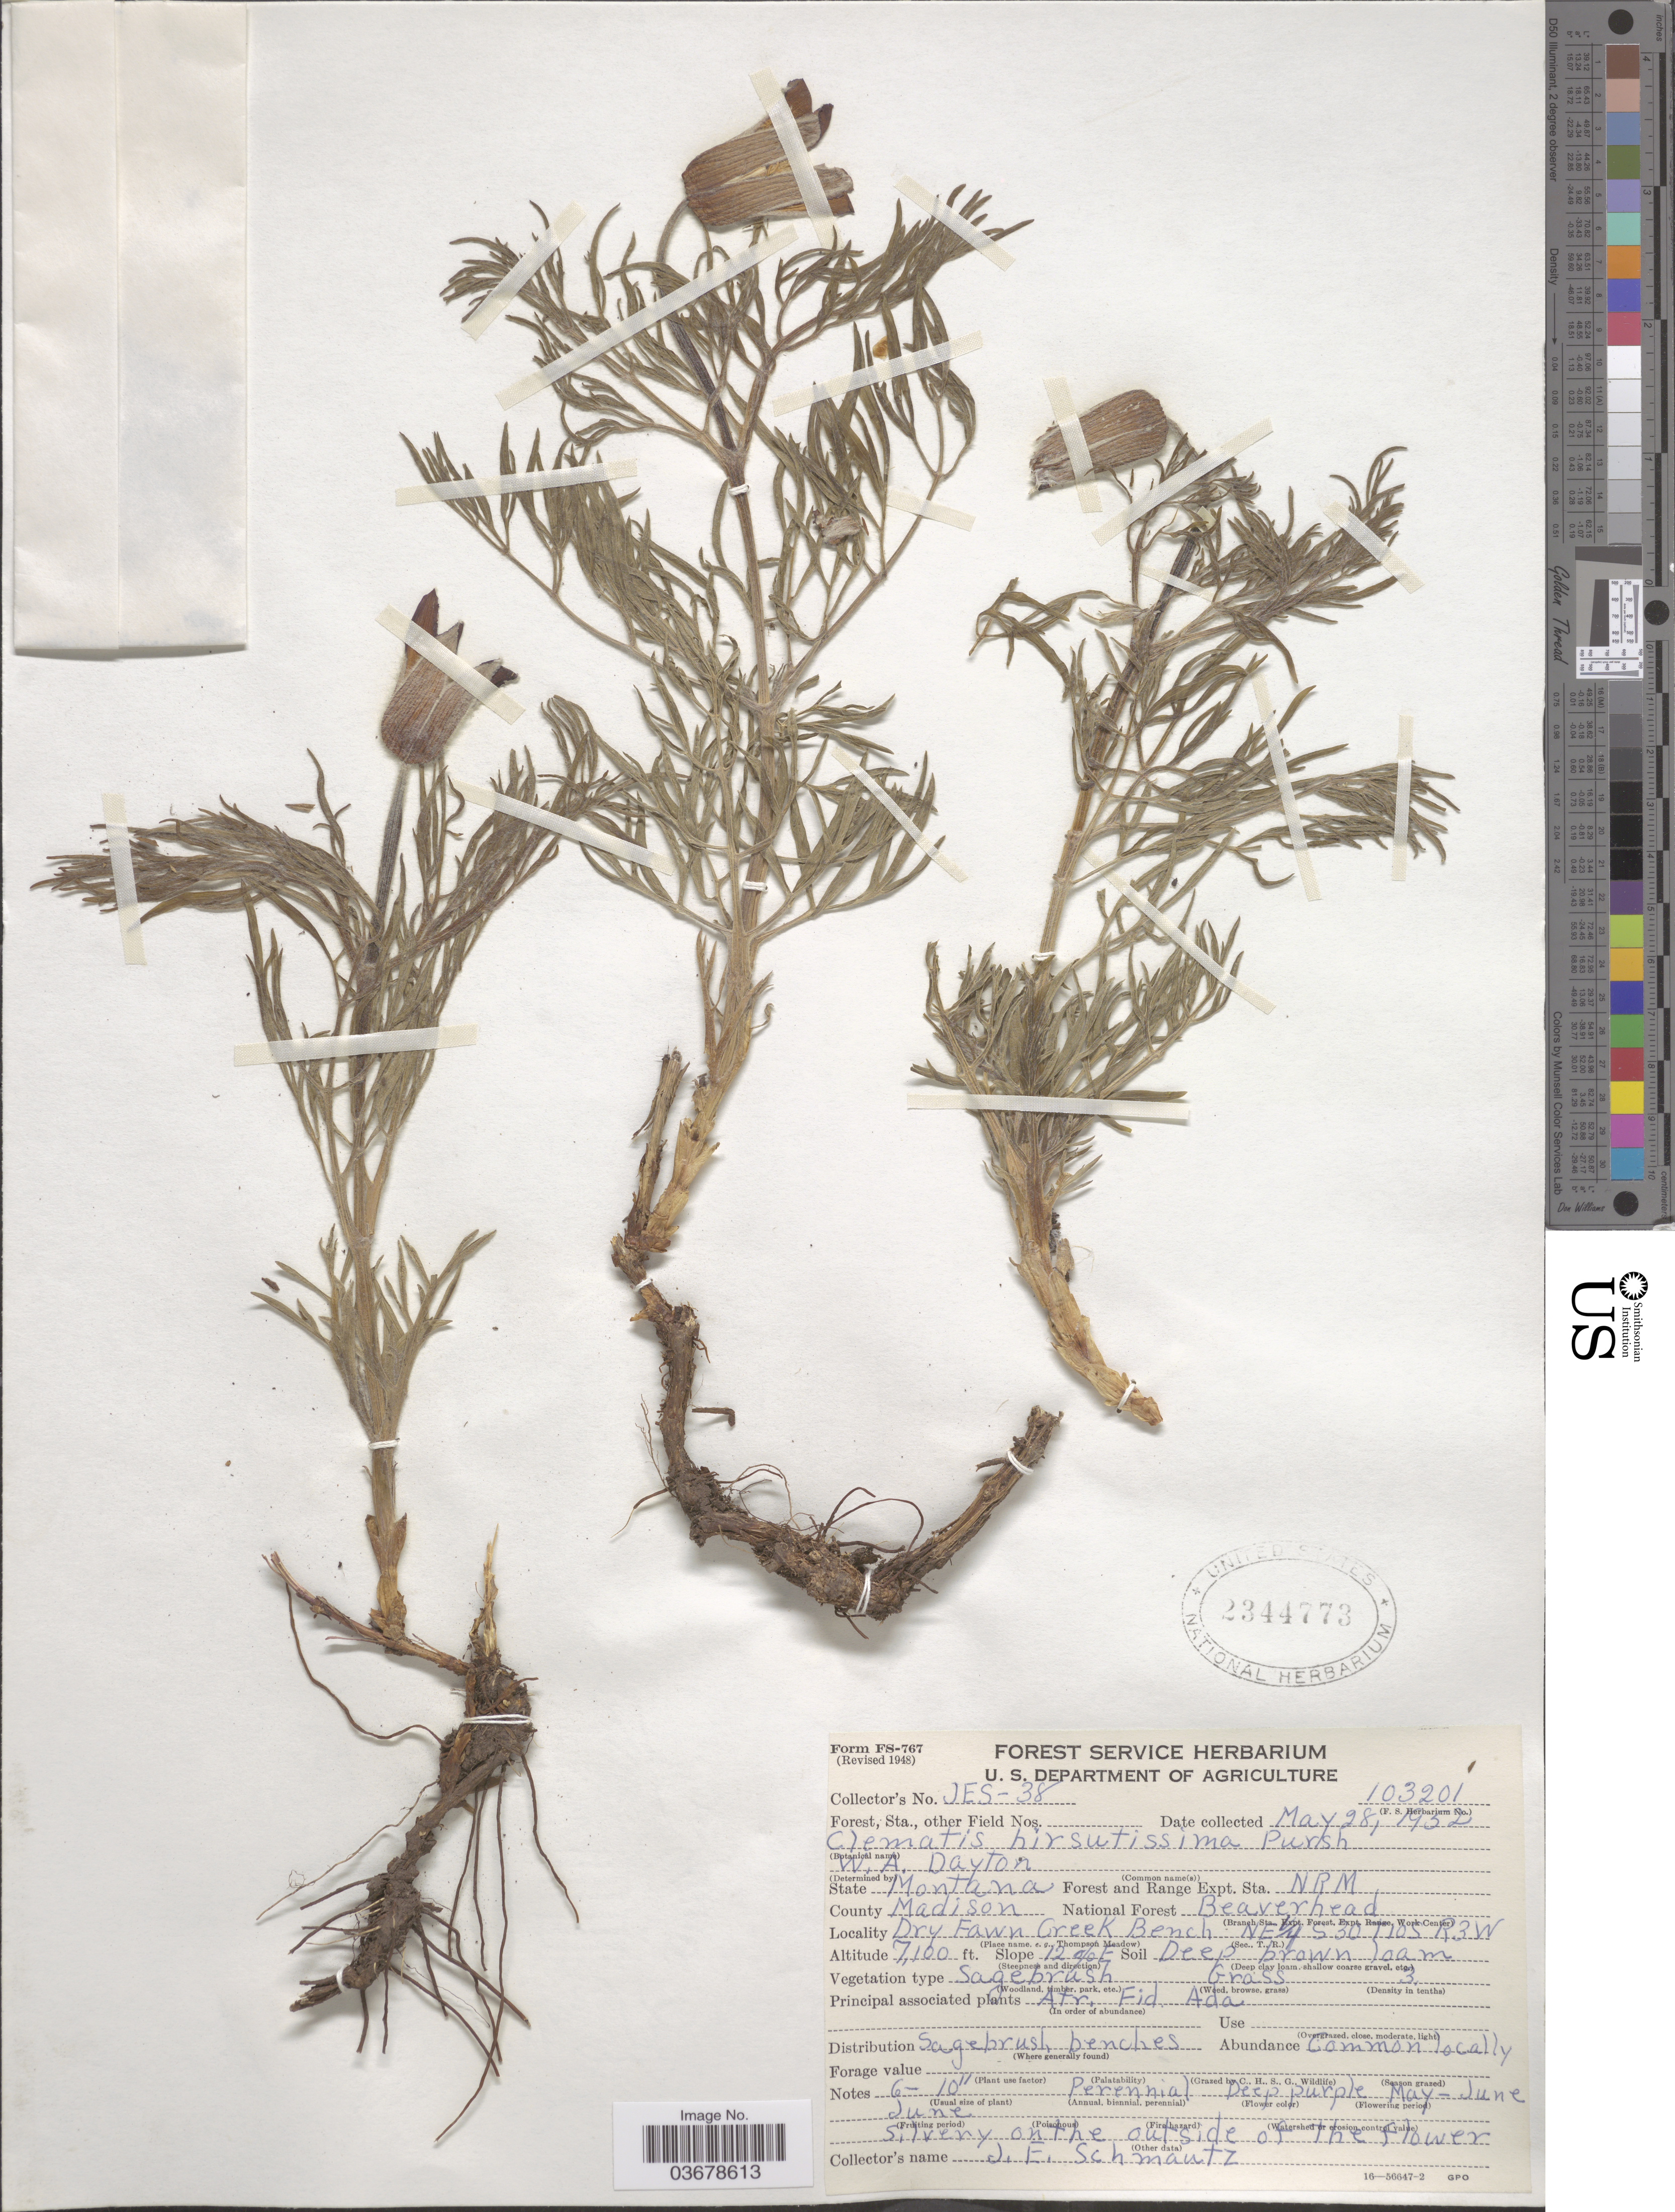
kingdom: Plantae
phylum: Tracheophyta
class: Magnoliopsida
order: Ranunculales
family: Ranunculaceae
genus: Clematis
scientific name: Clematis viorna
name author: L.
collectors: J. Schmautz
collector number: JES-38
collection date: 1952-05-28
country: United States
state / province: Montana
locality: County Madison. Forest and Range Expt. Sta. NRM. National Forest Beaverhead. Dry Fawn Creek Bench NE¼ S30 T10S R3W.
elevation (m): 2164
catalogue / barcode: US 2344773